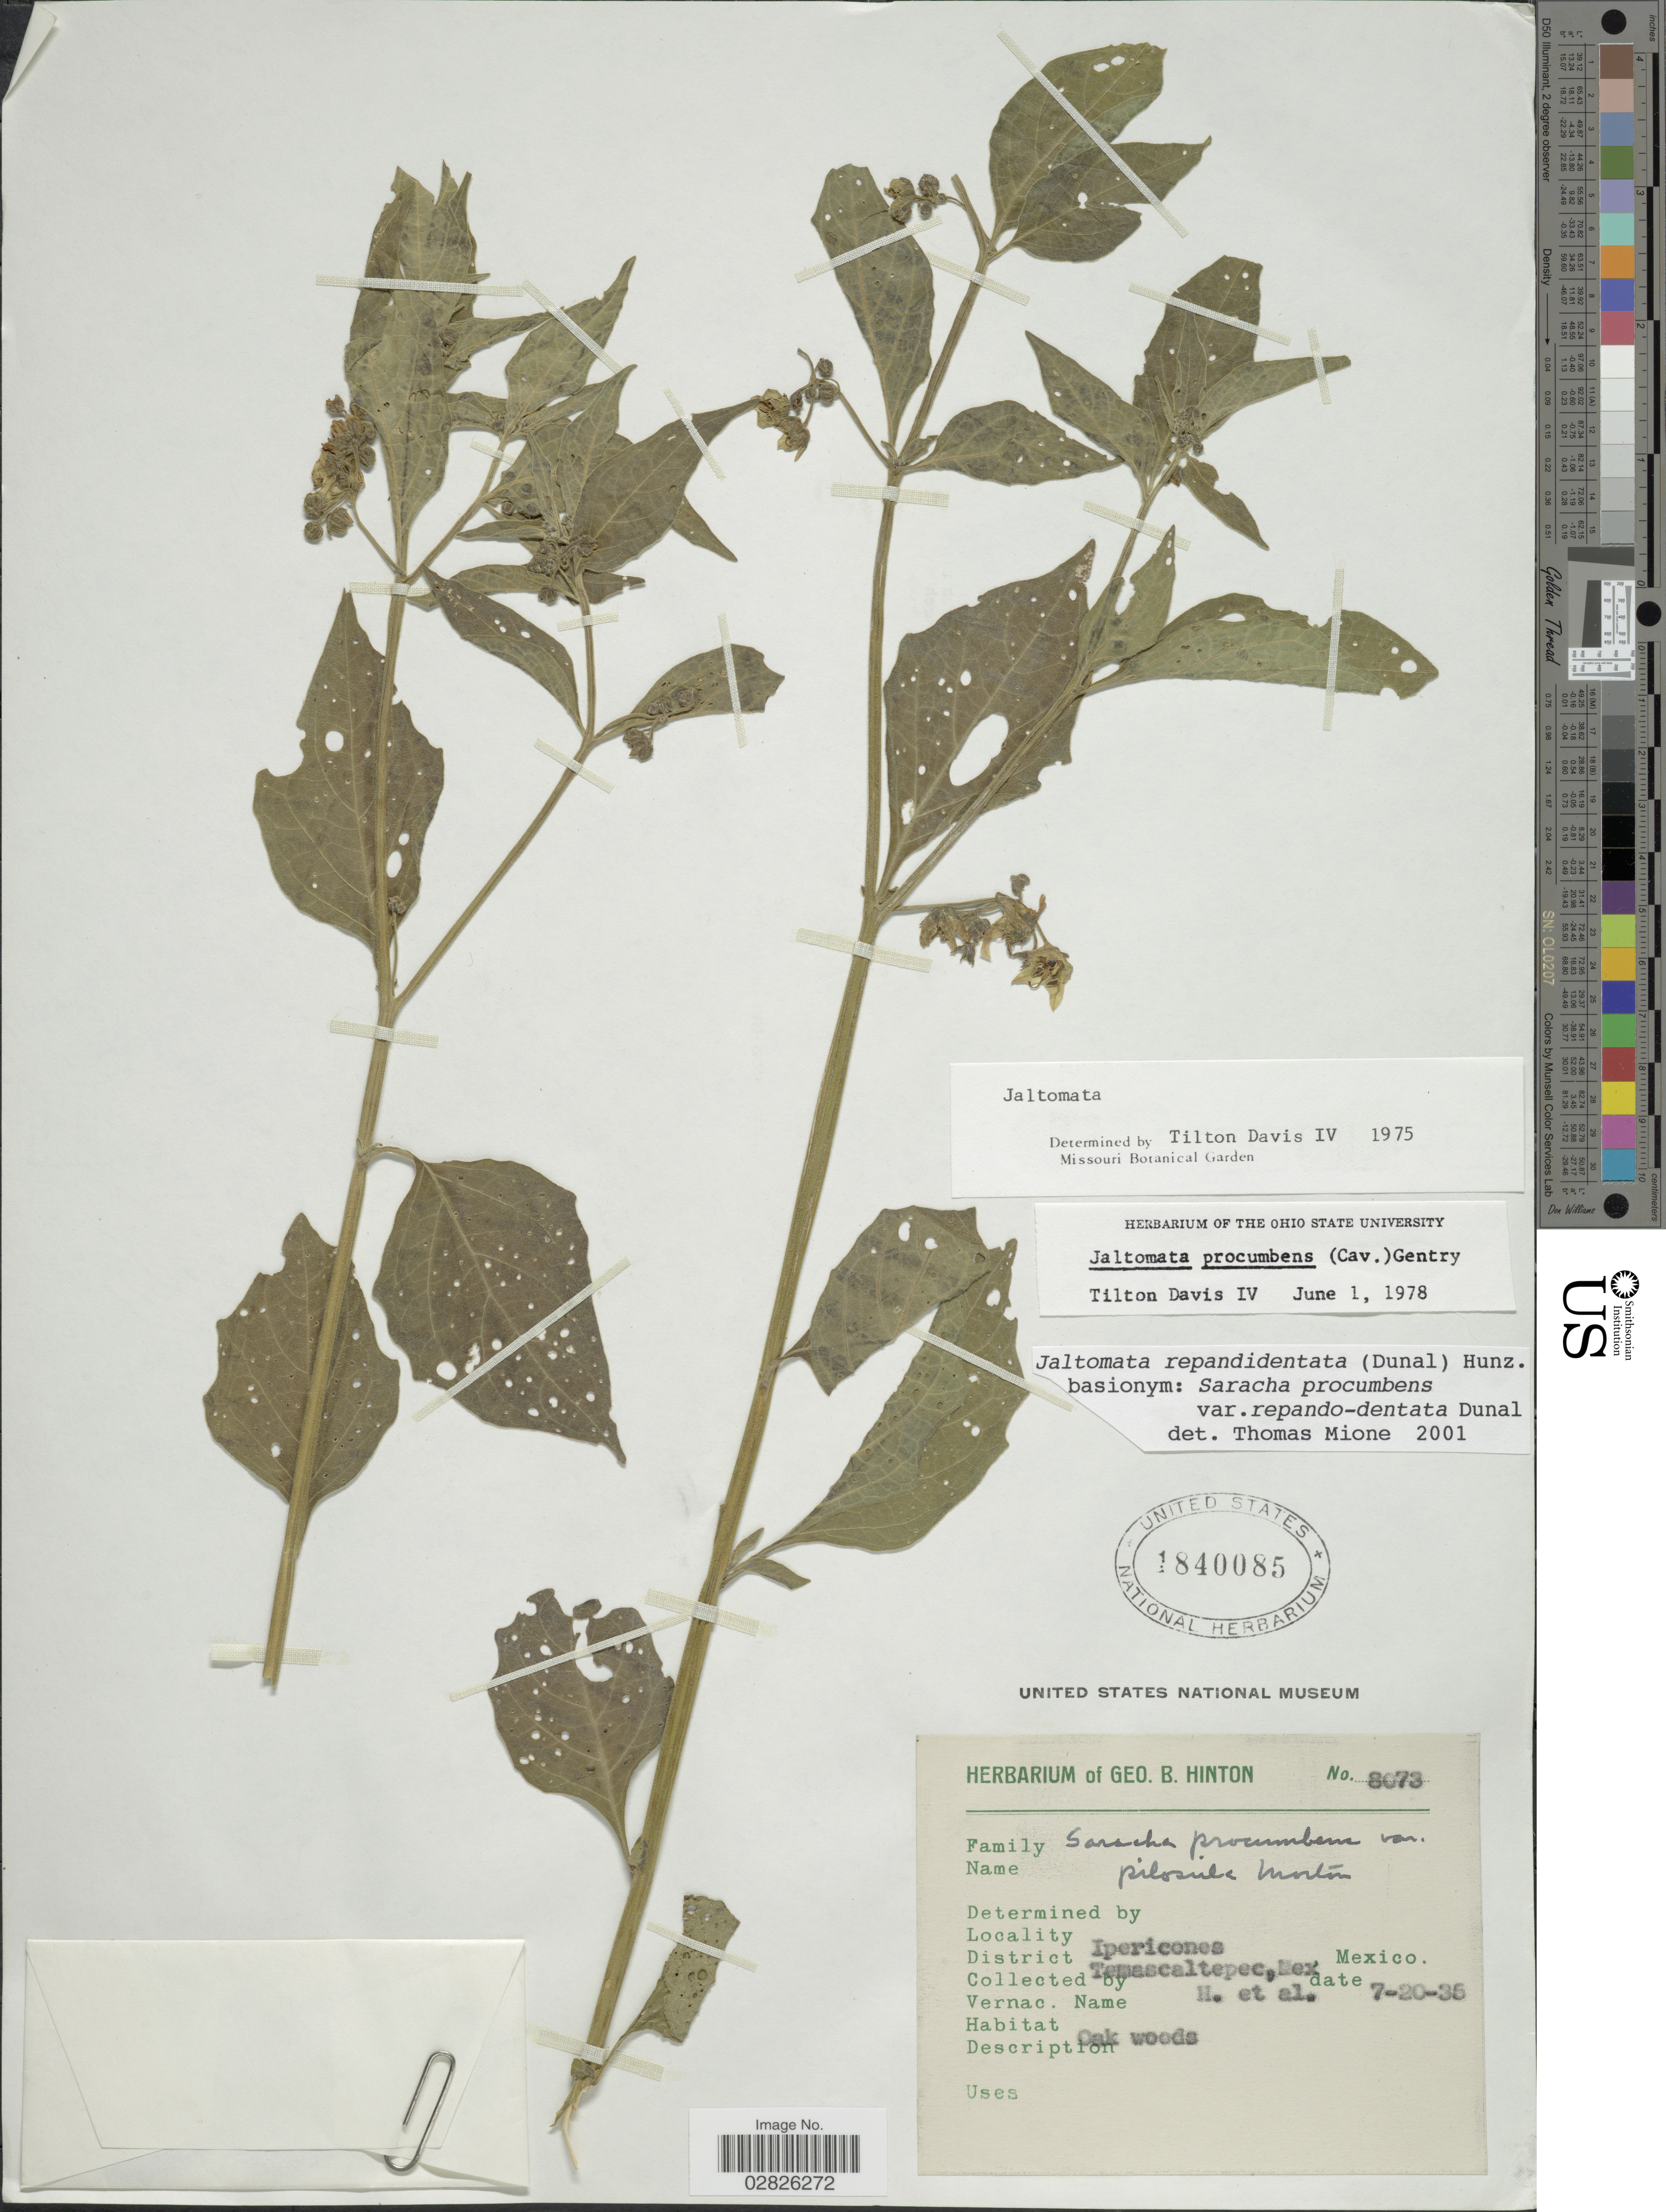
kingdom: Plantae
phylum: Tracheophyta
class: Magnoliopsida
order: Solanales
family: Solanaceae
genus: Jaltomata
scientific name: Jaltomata repandidentata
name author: (Dunal) Hunz.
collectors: G. B. Hinton & et al.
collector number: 8073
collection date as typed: Transcribed d/m/y: 20/7/35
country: Mexico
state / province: México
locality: Ipericones, District Temascaltepec.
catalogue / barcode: US 1840085